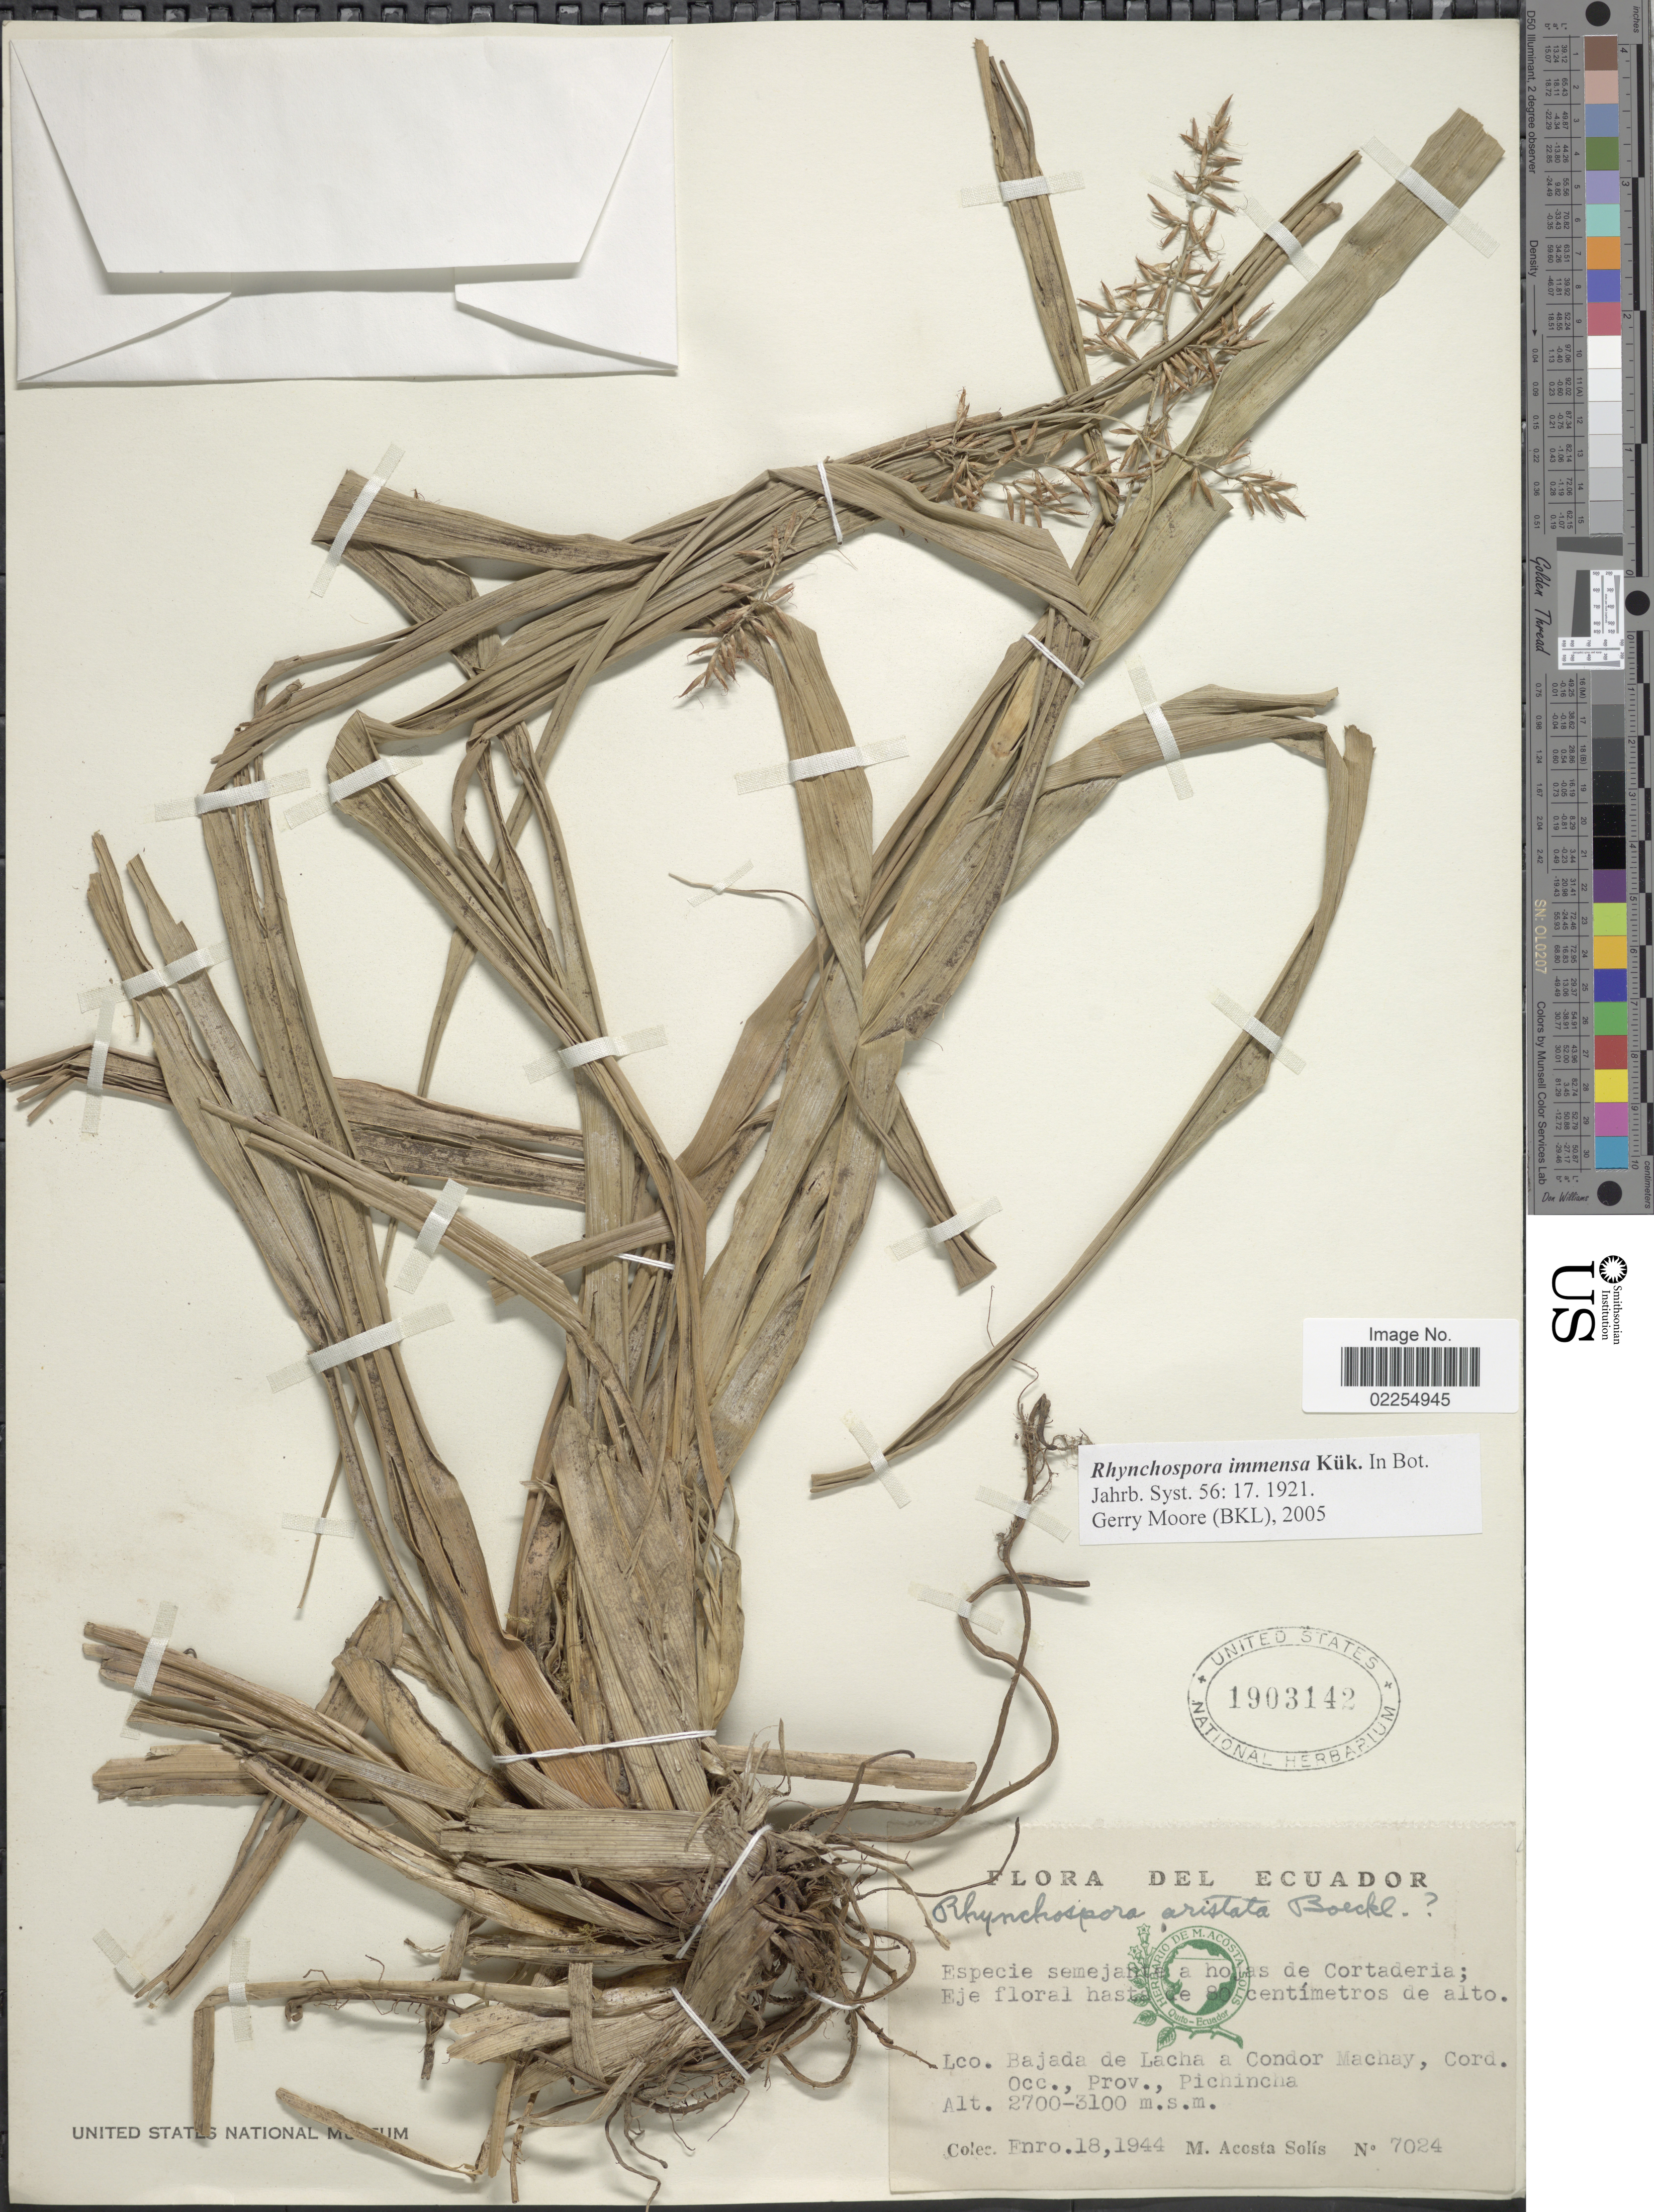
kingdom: Plantae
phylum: Tracheophyta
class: Liliopsida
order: Poales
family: Cyperaceae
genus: Rhynchospora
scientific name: Rhynchospora immensa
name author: Kük.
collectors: M. Acosta Solis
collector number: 7024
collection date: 1944-01-18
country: Ecuador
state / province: Pichincha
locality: Bajada de Lacha a Condor a Machay, Cord. Occ.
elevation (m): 2700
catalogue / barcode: US 1903142